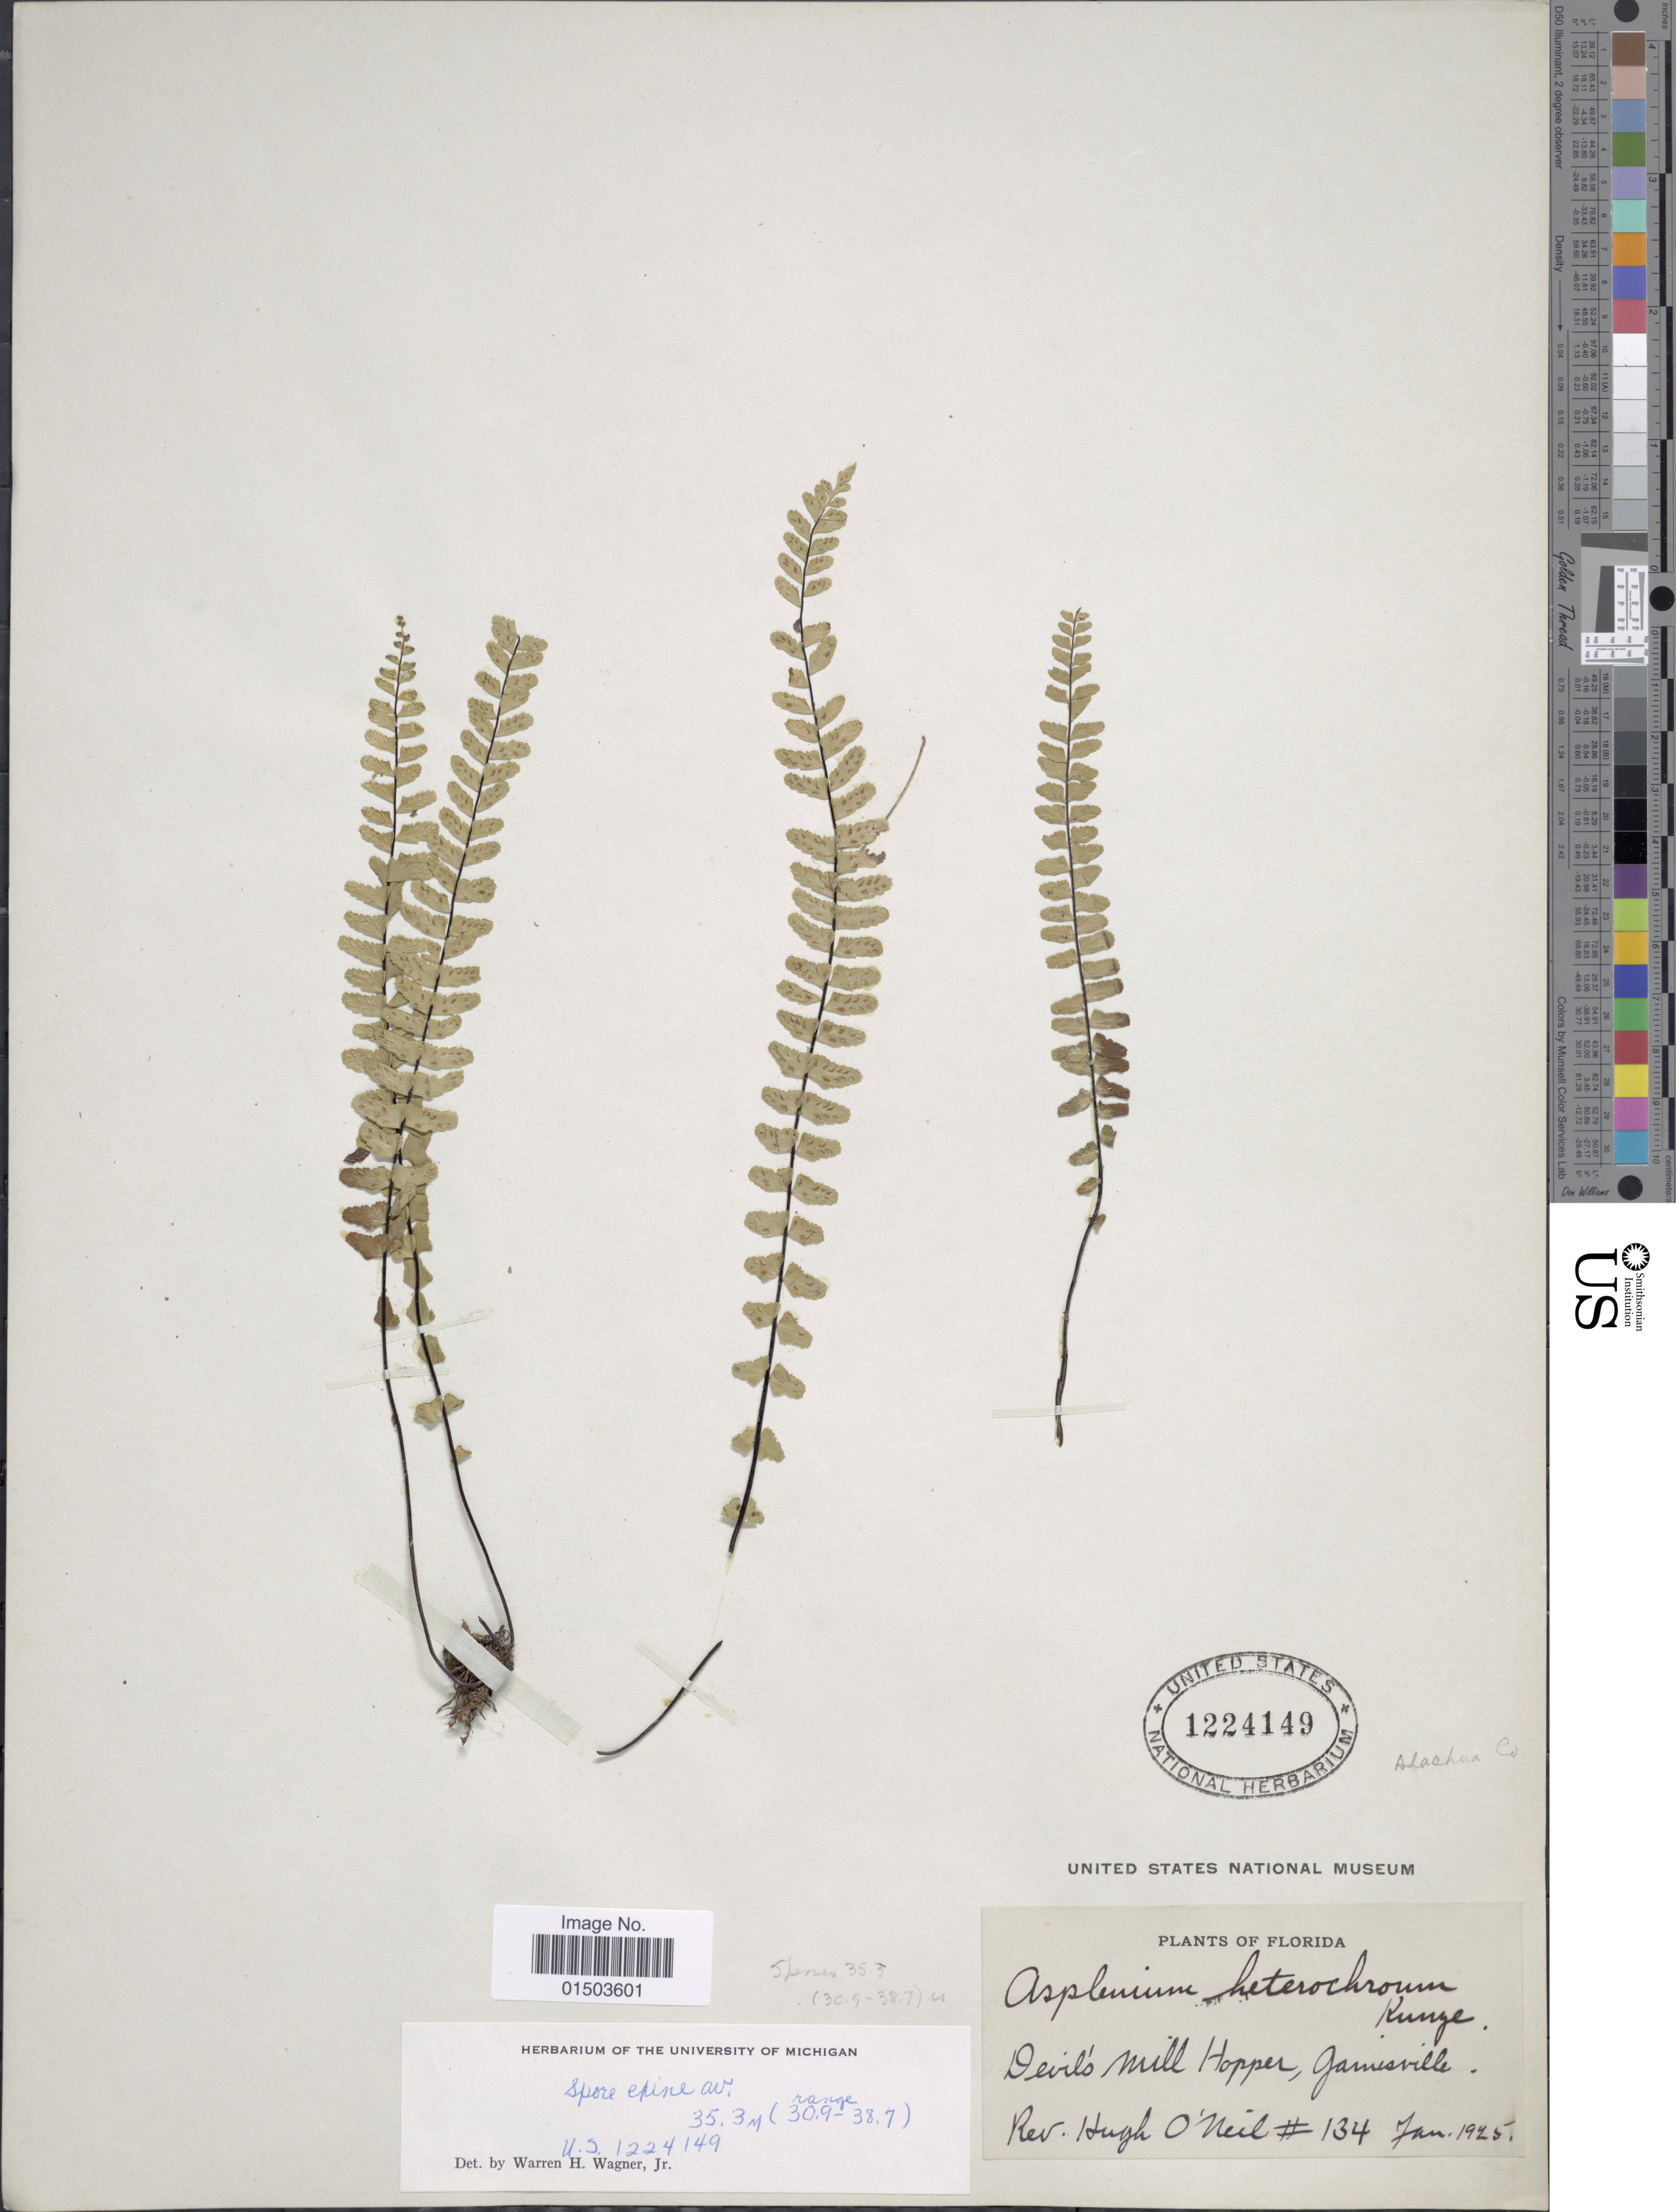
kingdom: Plantae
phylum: Tracheophyta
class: Polypodiopsida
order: Polypodiales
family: Aspleniaceae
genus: Asplenium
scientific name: Asplenium heterochroum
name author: Kunze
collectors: A. Olson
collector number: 134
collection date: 1925-01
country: United States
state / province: Florida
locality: Florida, Devil's Mill Hopper, Gainesville.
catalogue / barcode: US 1224149